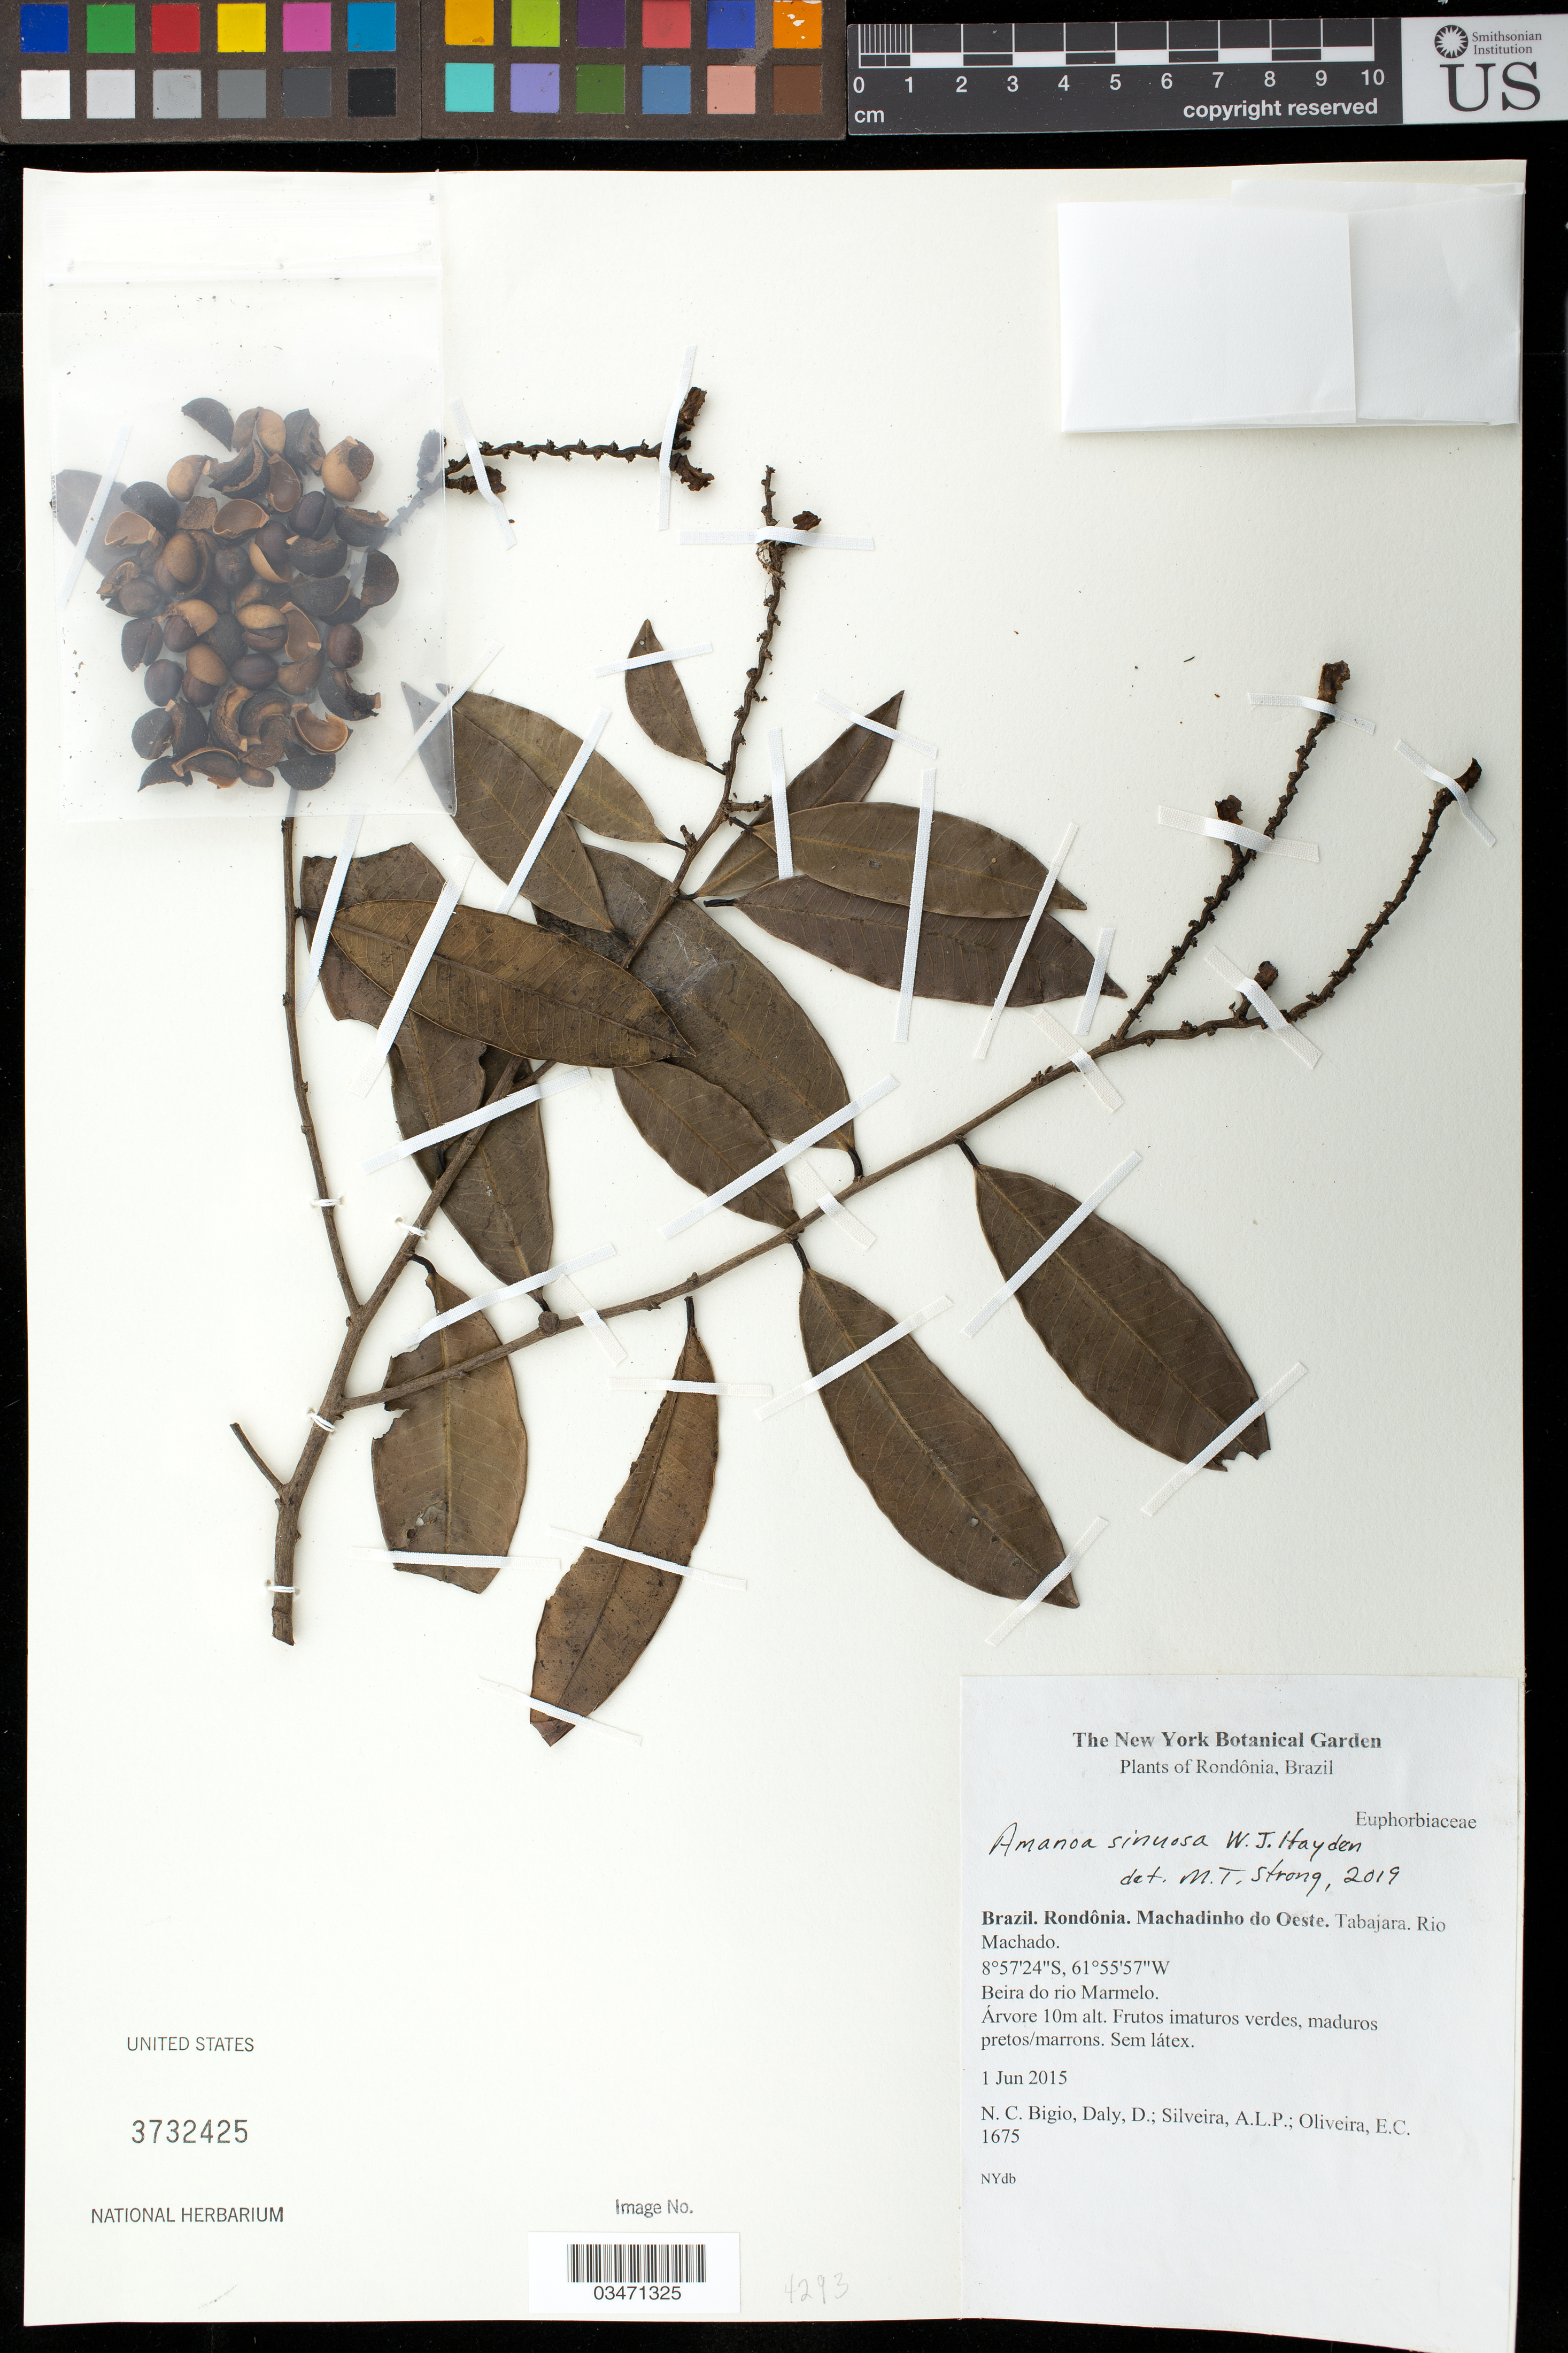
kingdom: Plantae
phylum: Tracheophyta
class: Magnoliopsida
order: Malpighiales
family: Phyllanthaceae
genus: Amanoa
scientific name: Amanoa sinuosa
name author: W.J. Hayden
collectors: N. C. Bigio, D. Daly, -. Silveira & E. Oliveira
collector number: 1675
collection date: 2015-06-01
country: Brazil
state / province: Rondônia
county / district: Machadinho do Oeste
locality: Tabajara, Rio Machado. Beira do rio Marmelo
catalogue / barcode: US 3732425